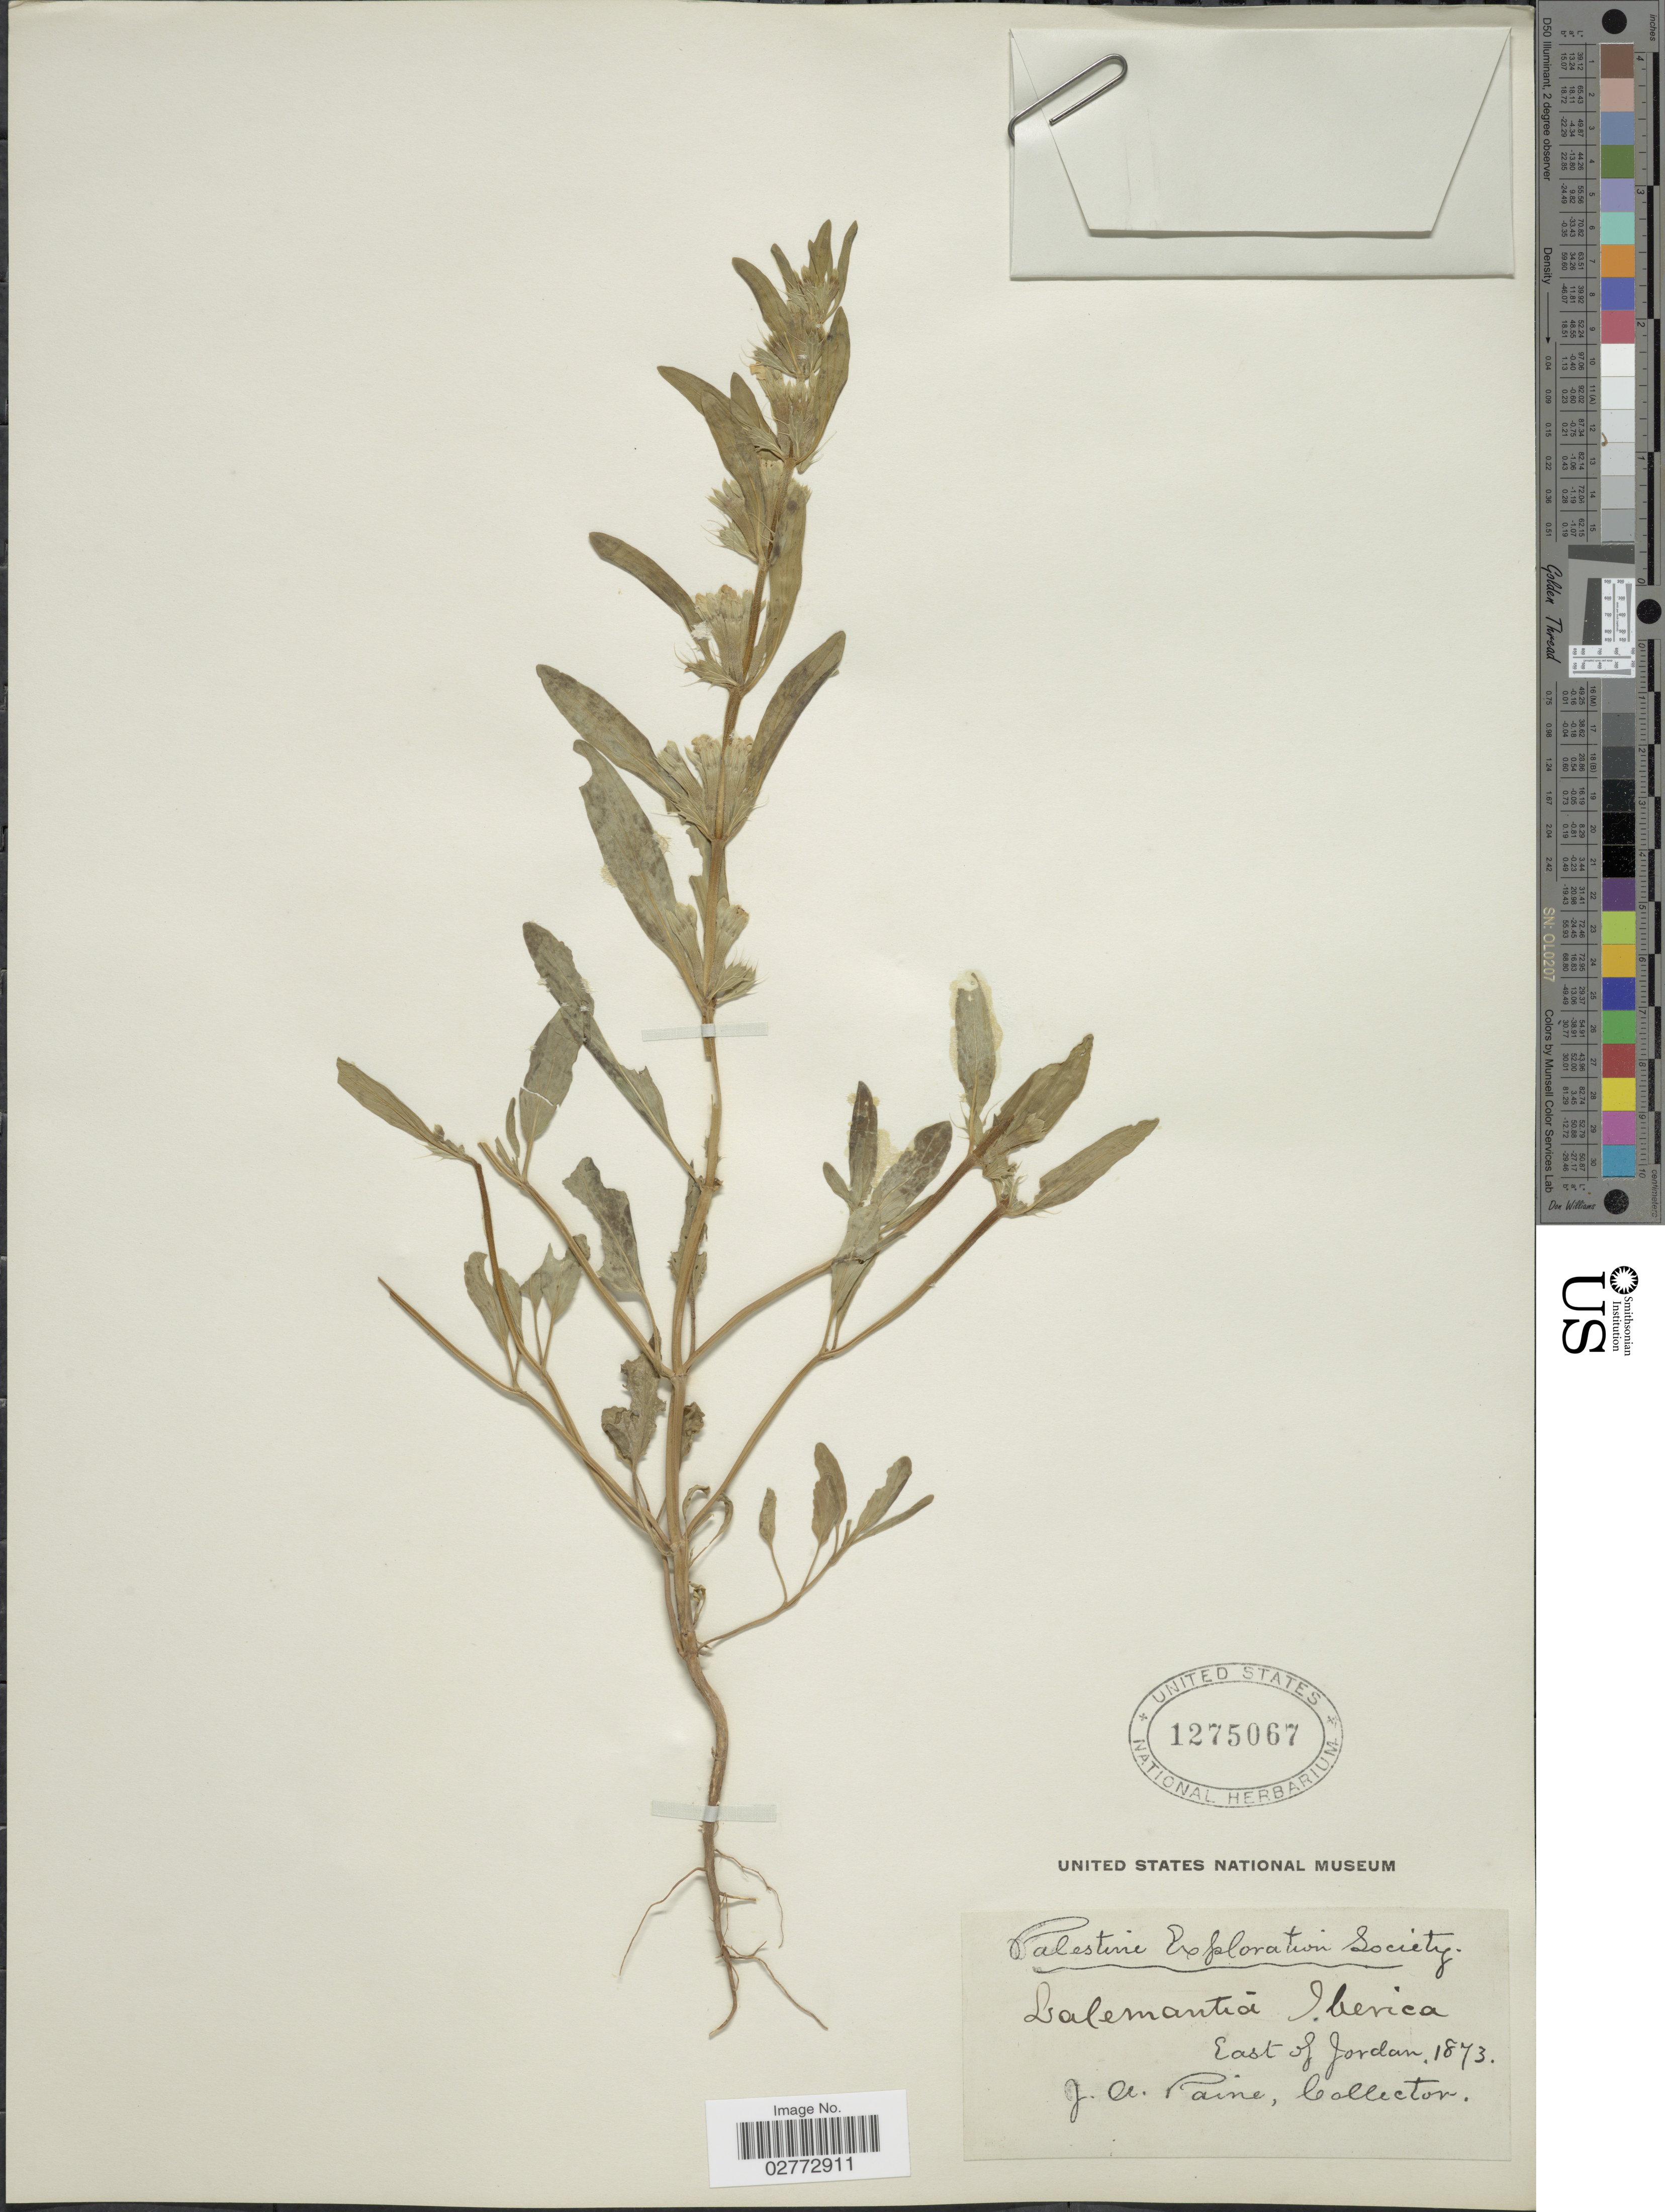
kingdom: Plantae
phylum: Tracheophyta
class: Magnoliopsida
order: Lamiales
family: Lamiaceae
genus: Lallemantia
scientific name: Lallemantia iberica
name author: (M. Bieb.) Fisch. & C.A. Mey.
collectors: J. A. Paine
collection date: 1873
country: Jordan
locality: East of Jordan.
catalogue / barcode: US 1275067